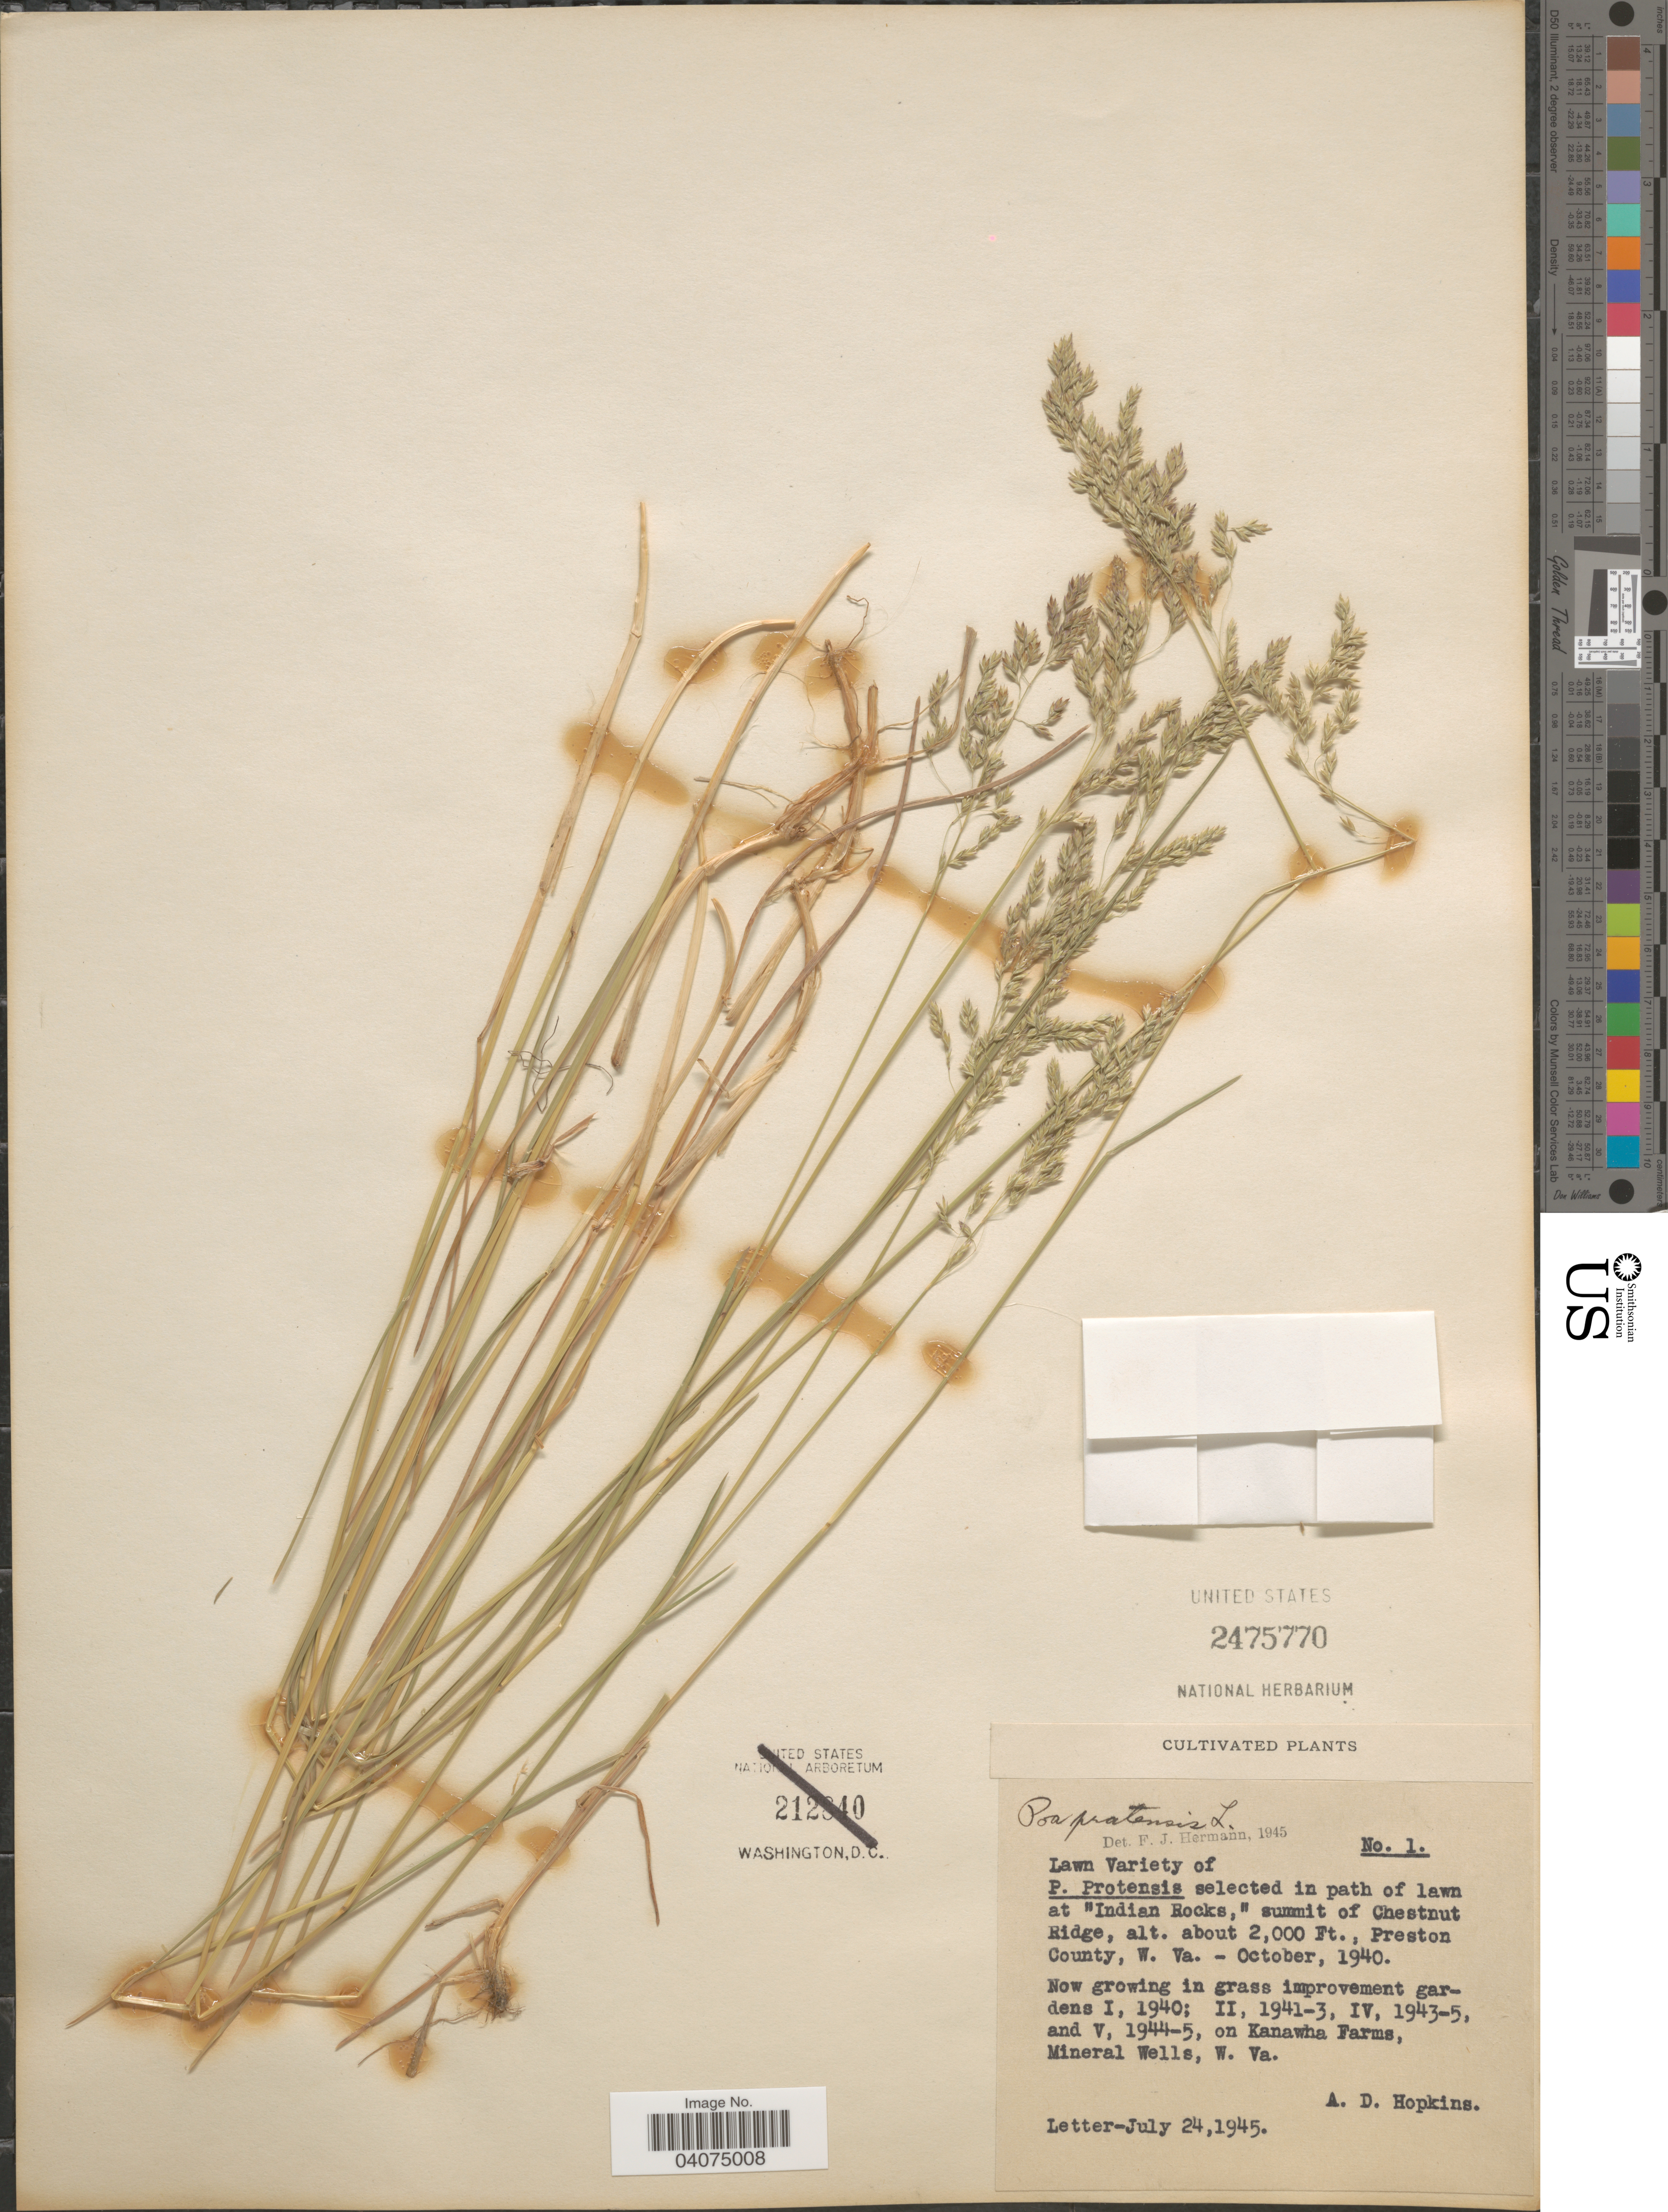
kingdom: Plantae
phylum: Tracheophyta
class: Liliopsida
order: Poales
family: Poaceae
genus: Poa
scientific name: Poa pratensis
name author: L.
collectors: A. Hopkins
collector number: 1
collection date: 1940-10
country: United States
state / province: West Virginia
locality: In grass improvement gardens I, 1940; II, 1941-3, IV, 1943-5, and V, 1944-5, on Kanawha Farms, Mineral Wells. [unsure placement]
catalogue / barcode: US 2475770